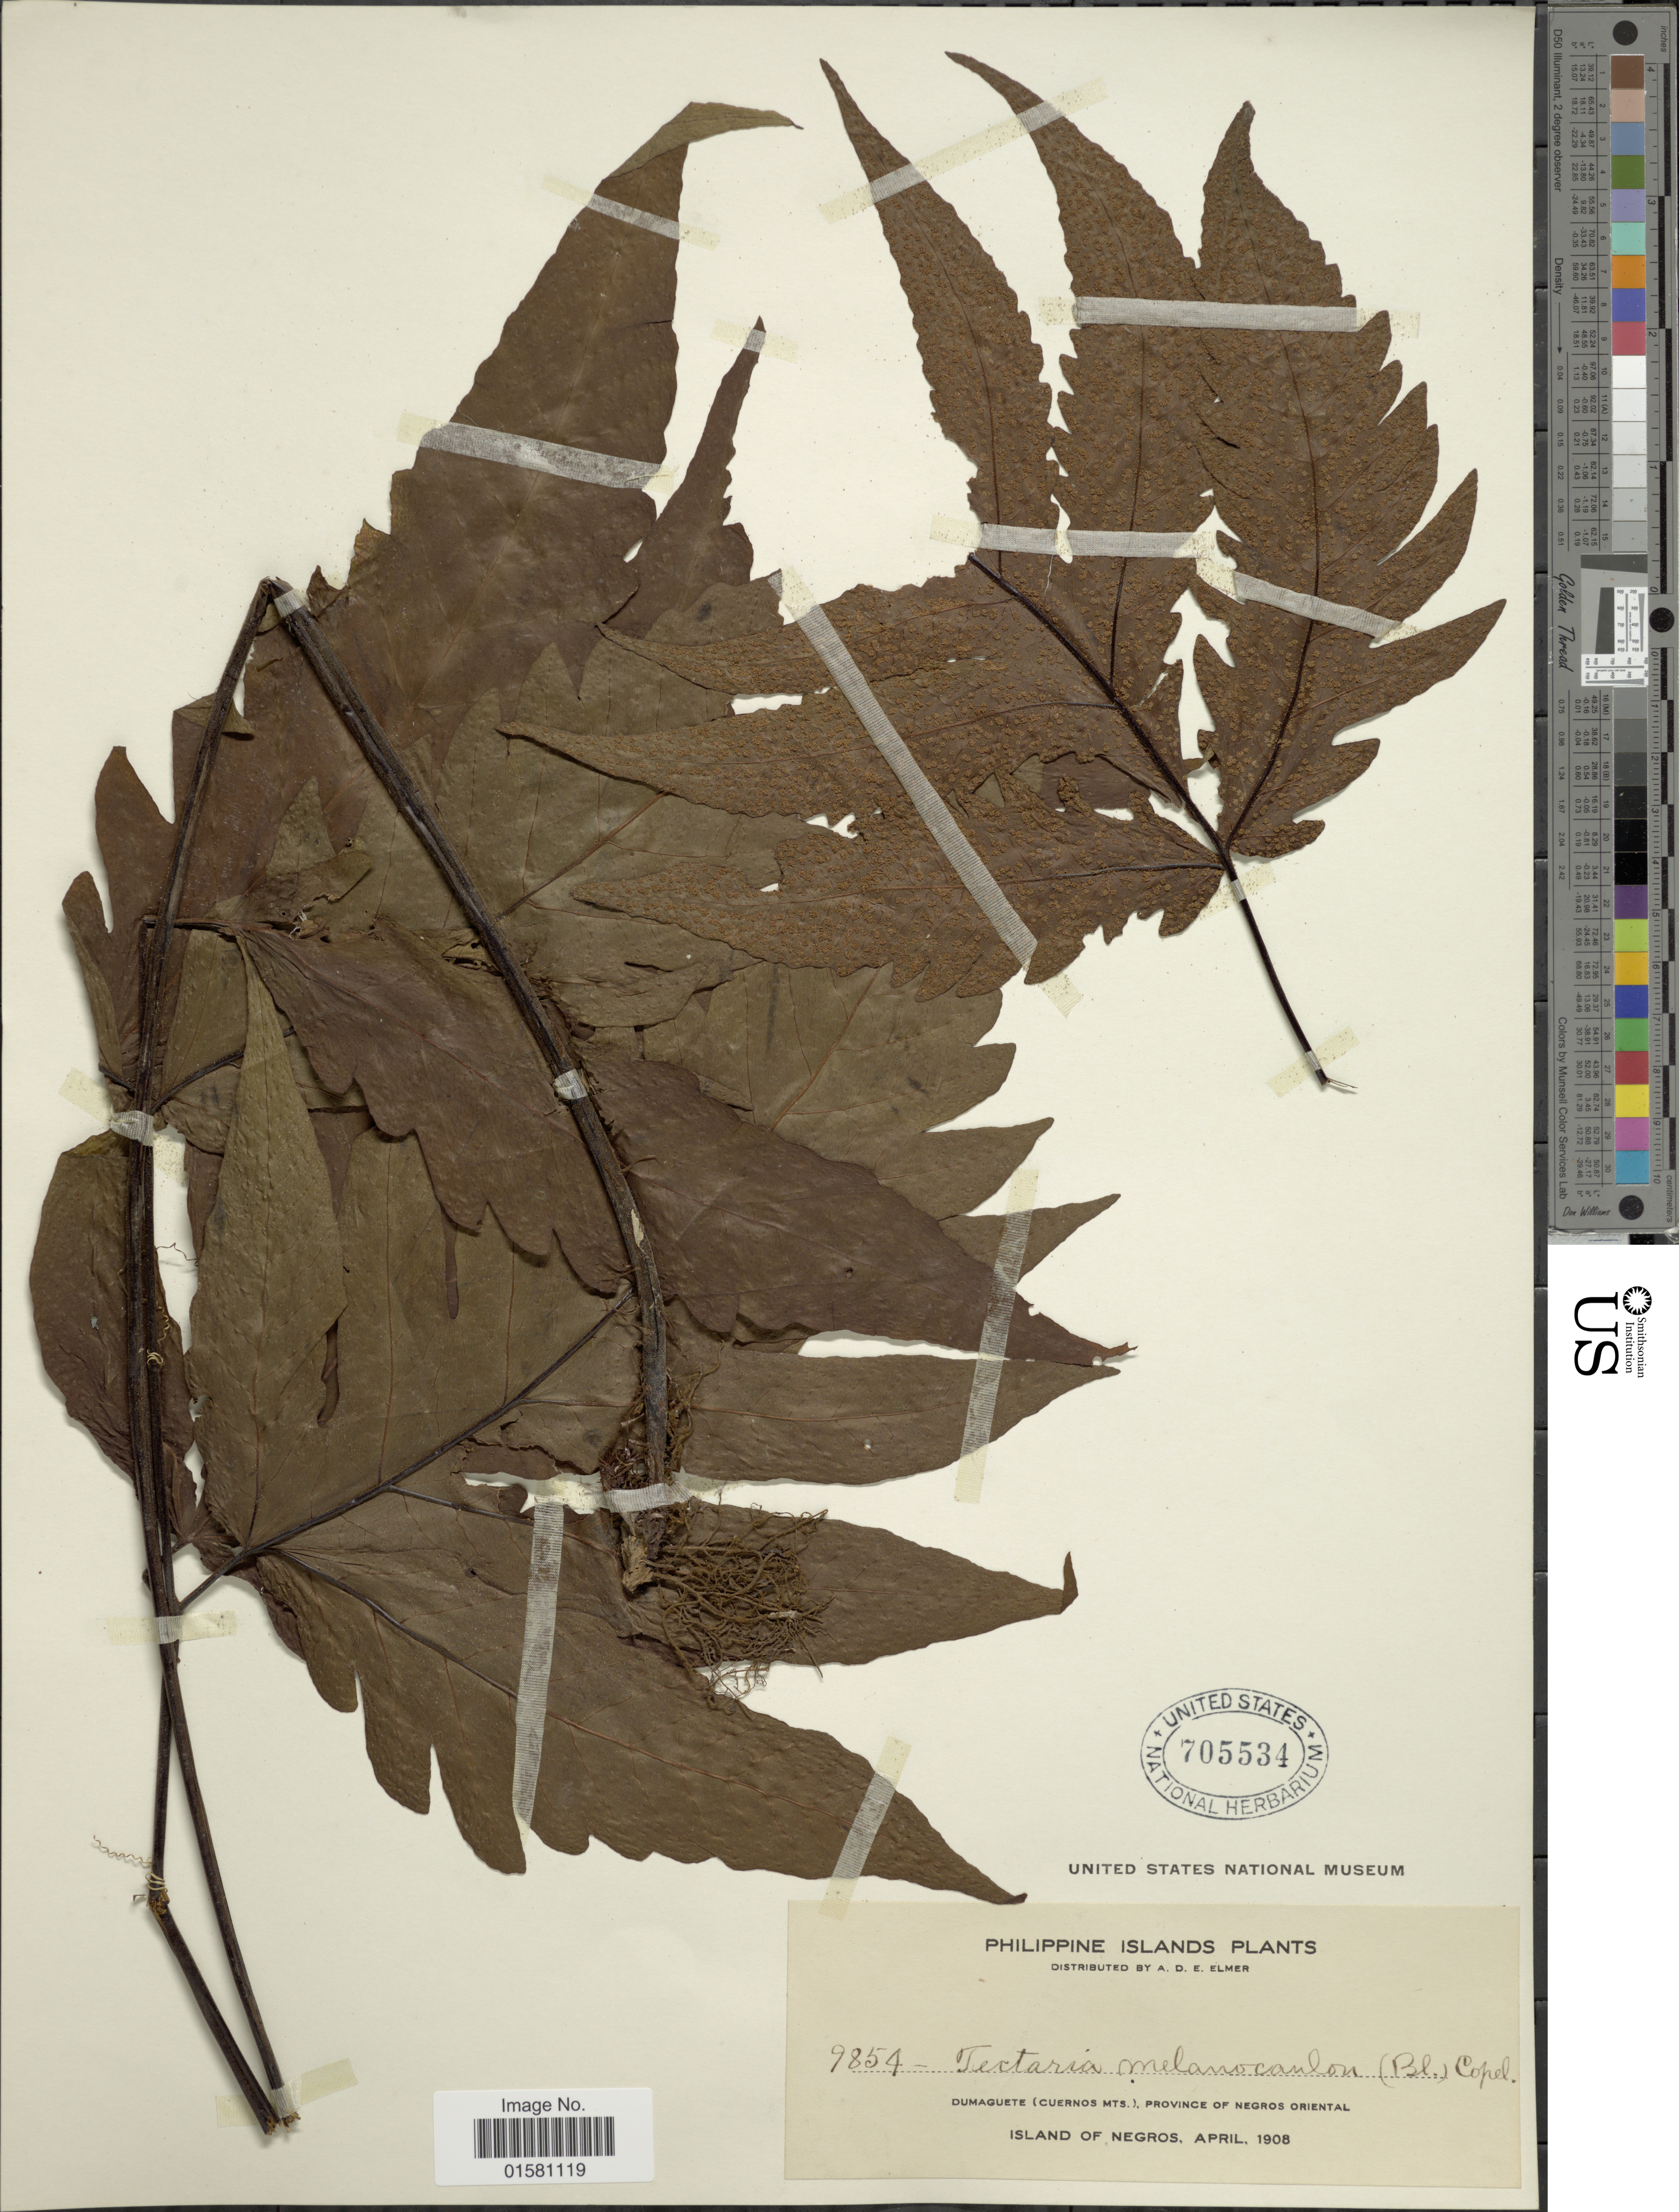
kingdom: Plantae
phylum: Tracheophyta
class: Polypodiopsida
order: Polypodiales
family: Tectariaceae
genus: Tectaria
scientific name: Tectaria melanocaulos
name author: (Bedd.) Copel.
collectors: A. D. E. Elmer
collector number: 9854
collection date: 1908-04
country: Philippines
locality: Dumaguete (Cuernos Mts.) Province of Negros Oriental. Island of Negors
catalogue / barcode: US 705534